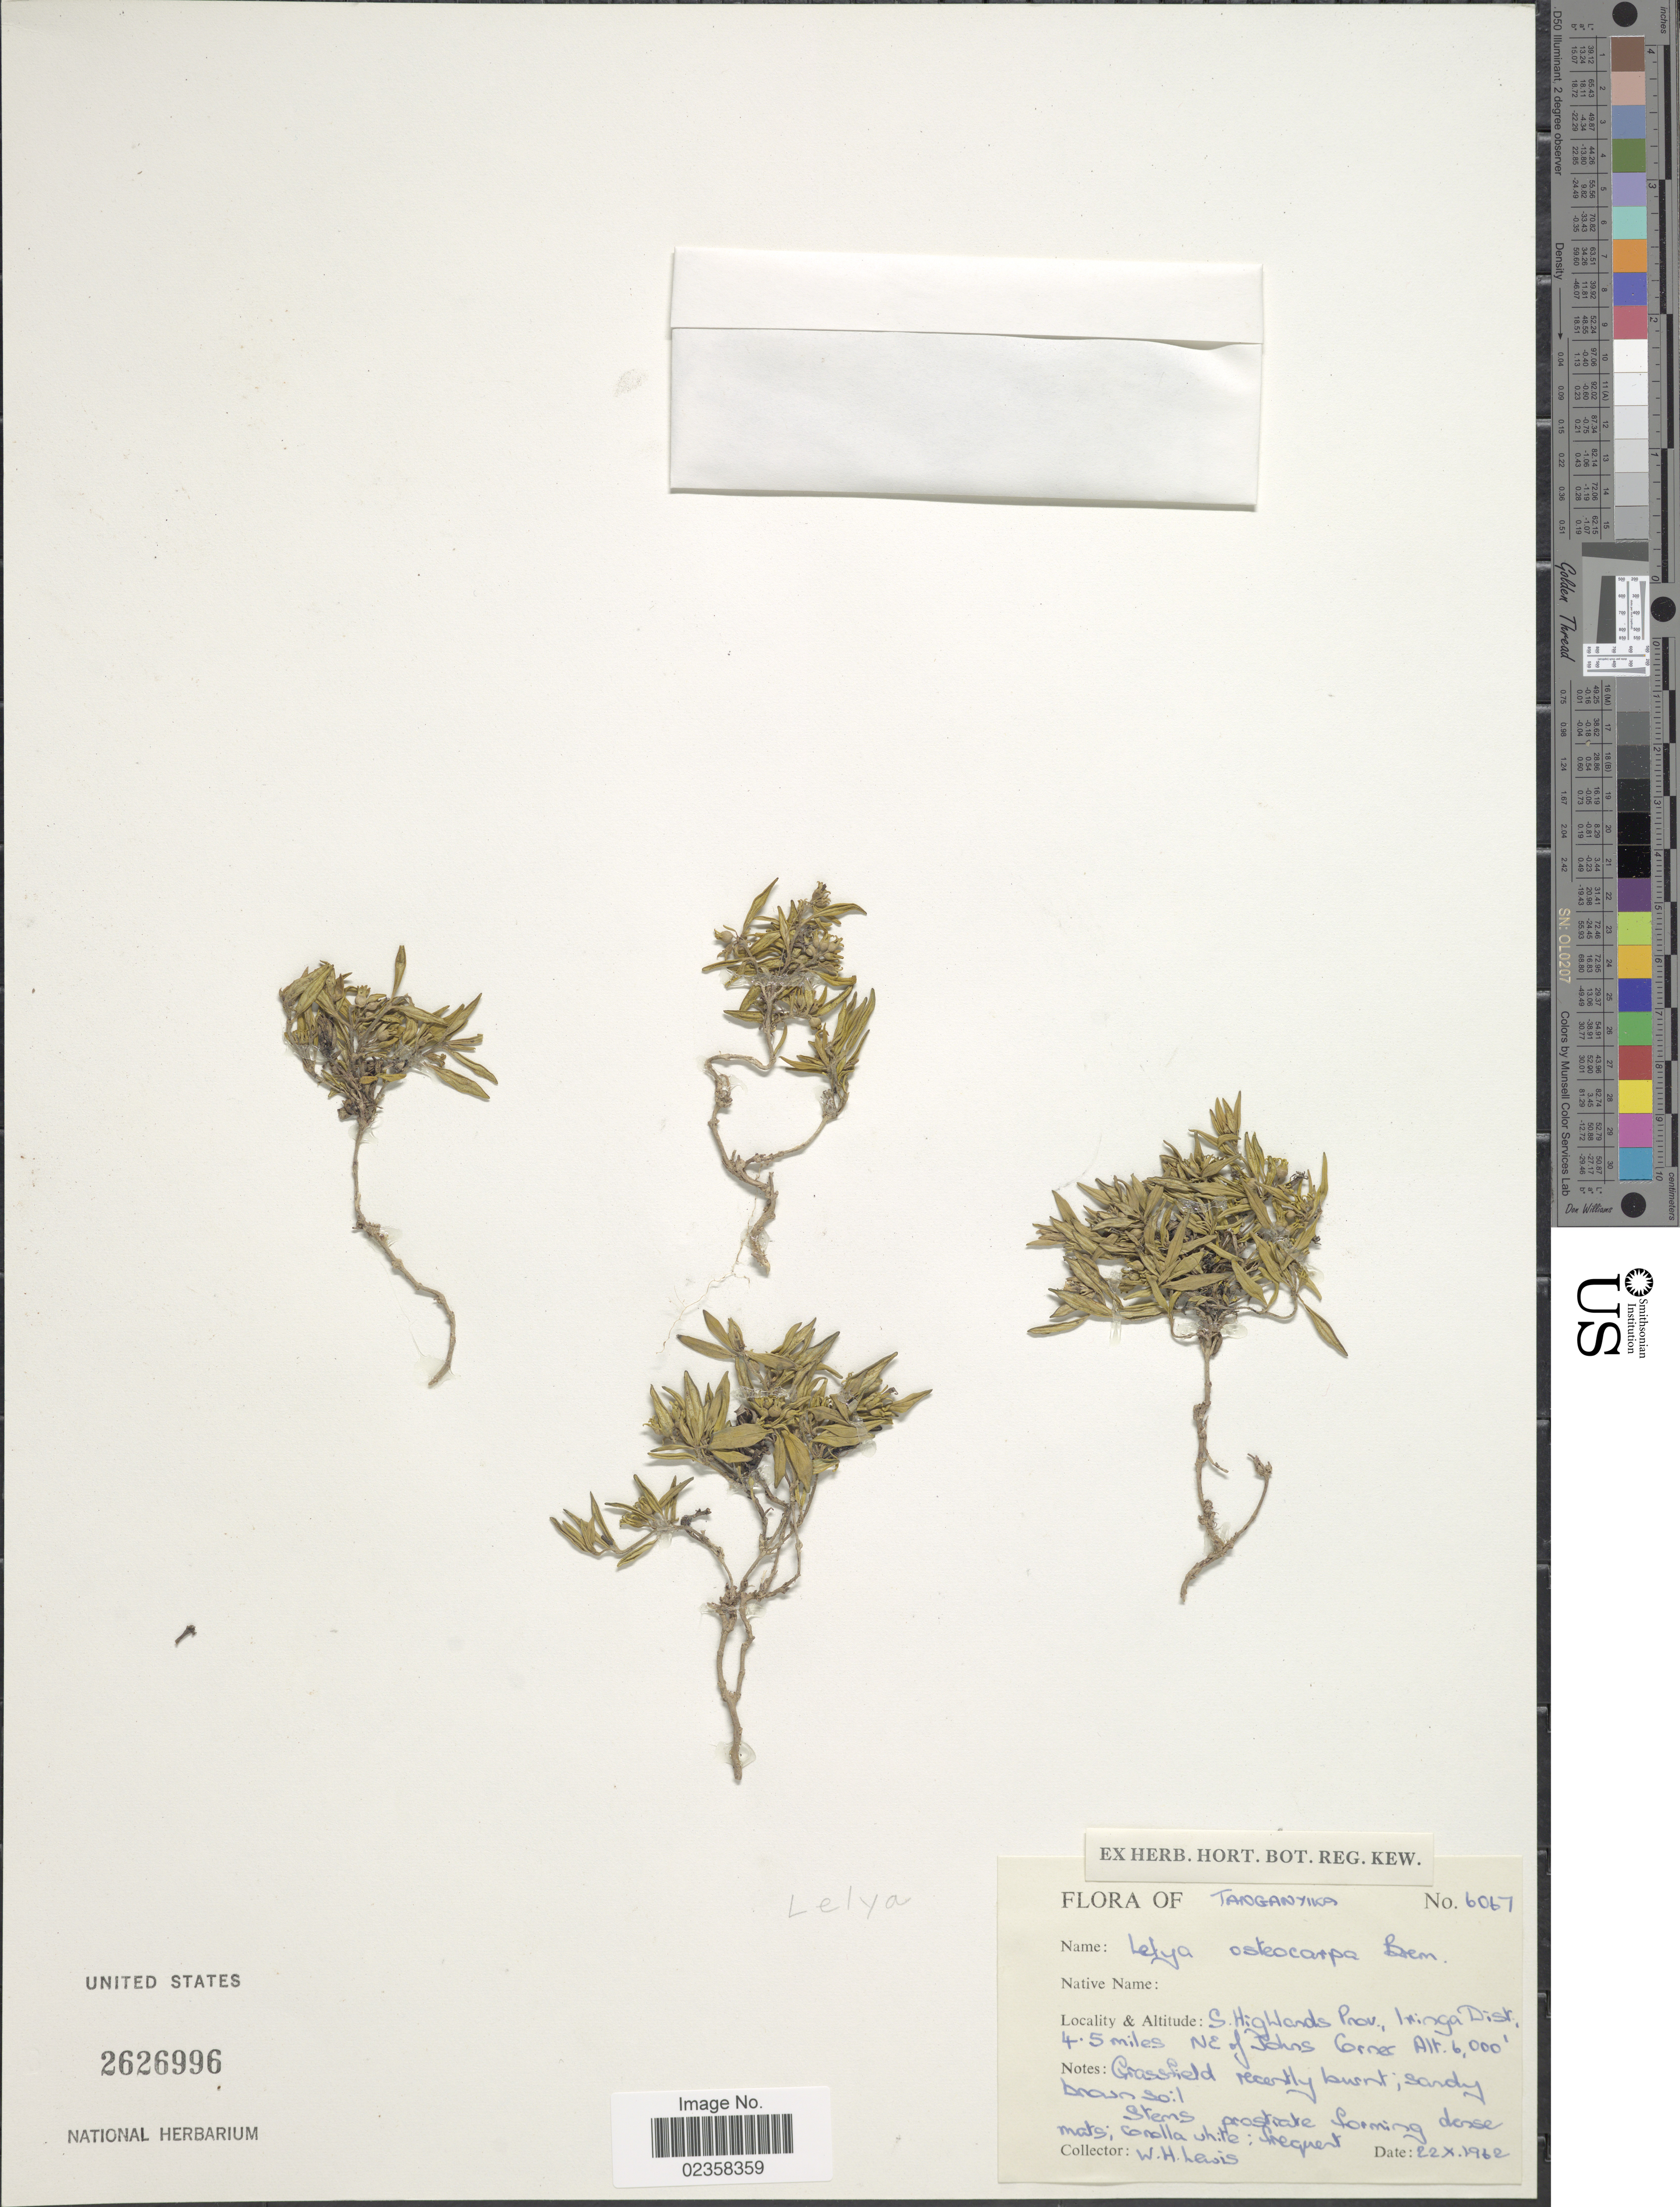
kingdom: Plantae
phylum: Tracheophyta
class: Magnoliopsida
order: Gentianales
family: Rubiaceae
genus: Lelya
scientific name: Lelya osteocarpa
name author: Bremek.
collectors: W. H. Lewis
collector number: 6067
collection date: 1962-10-22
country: Tanzania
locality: Tanganyika, S. Highlands Prov., Iringa Dist. 4.5 miles NE of Johns Corner.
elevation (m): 1829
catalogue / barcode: US 2626996